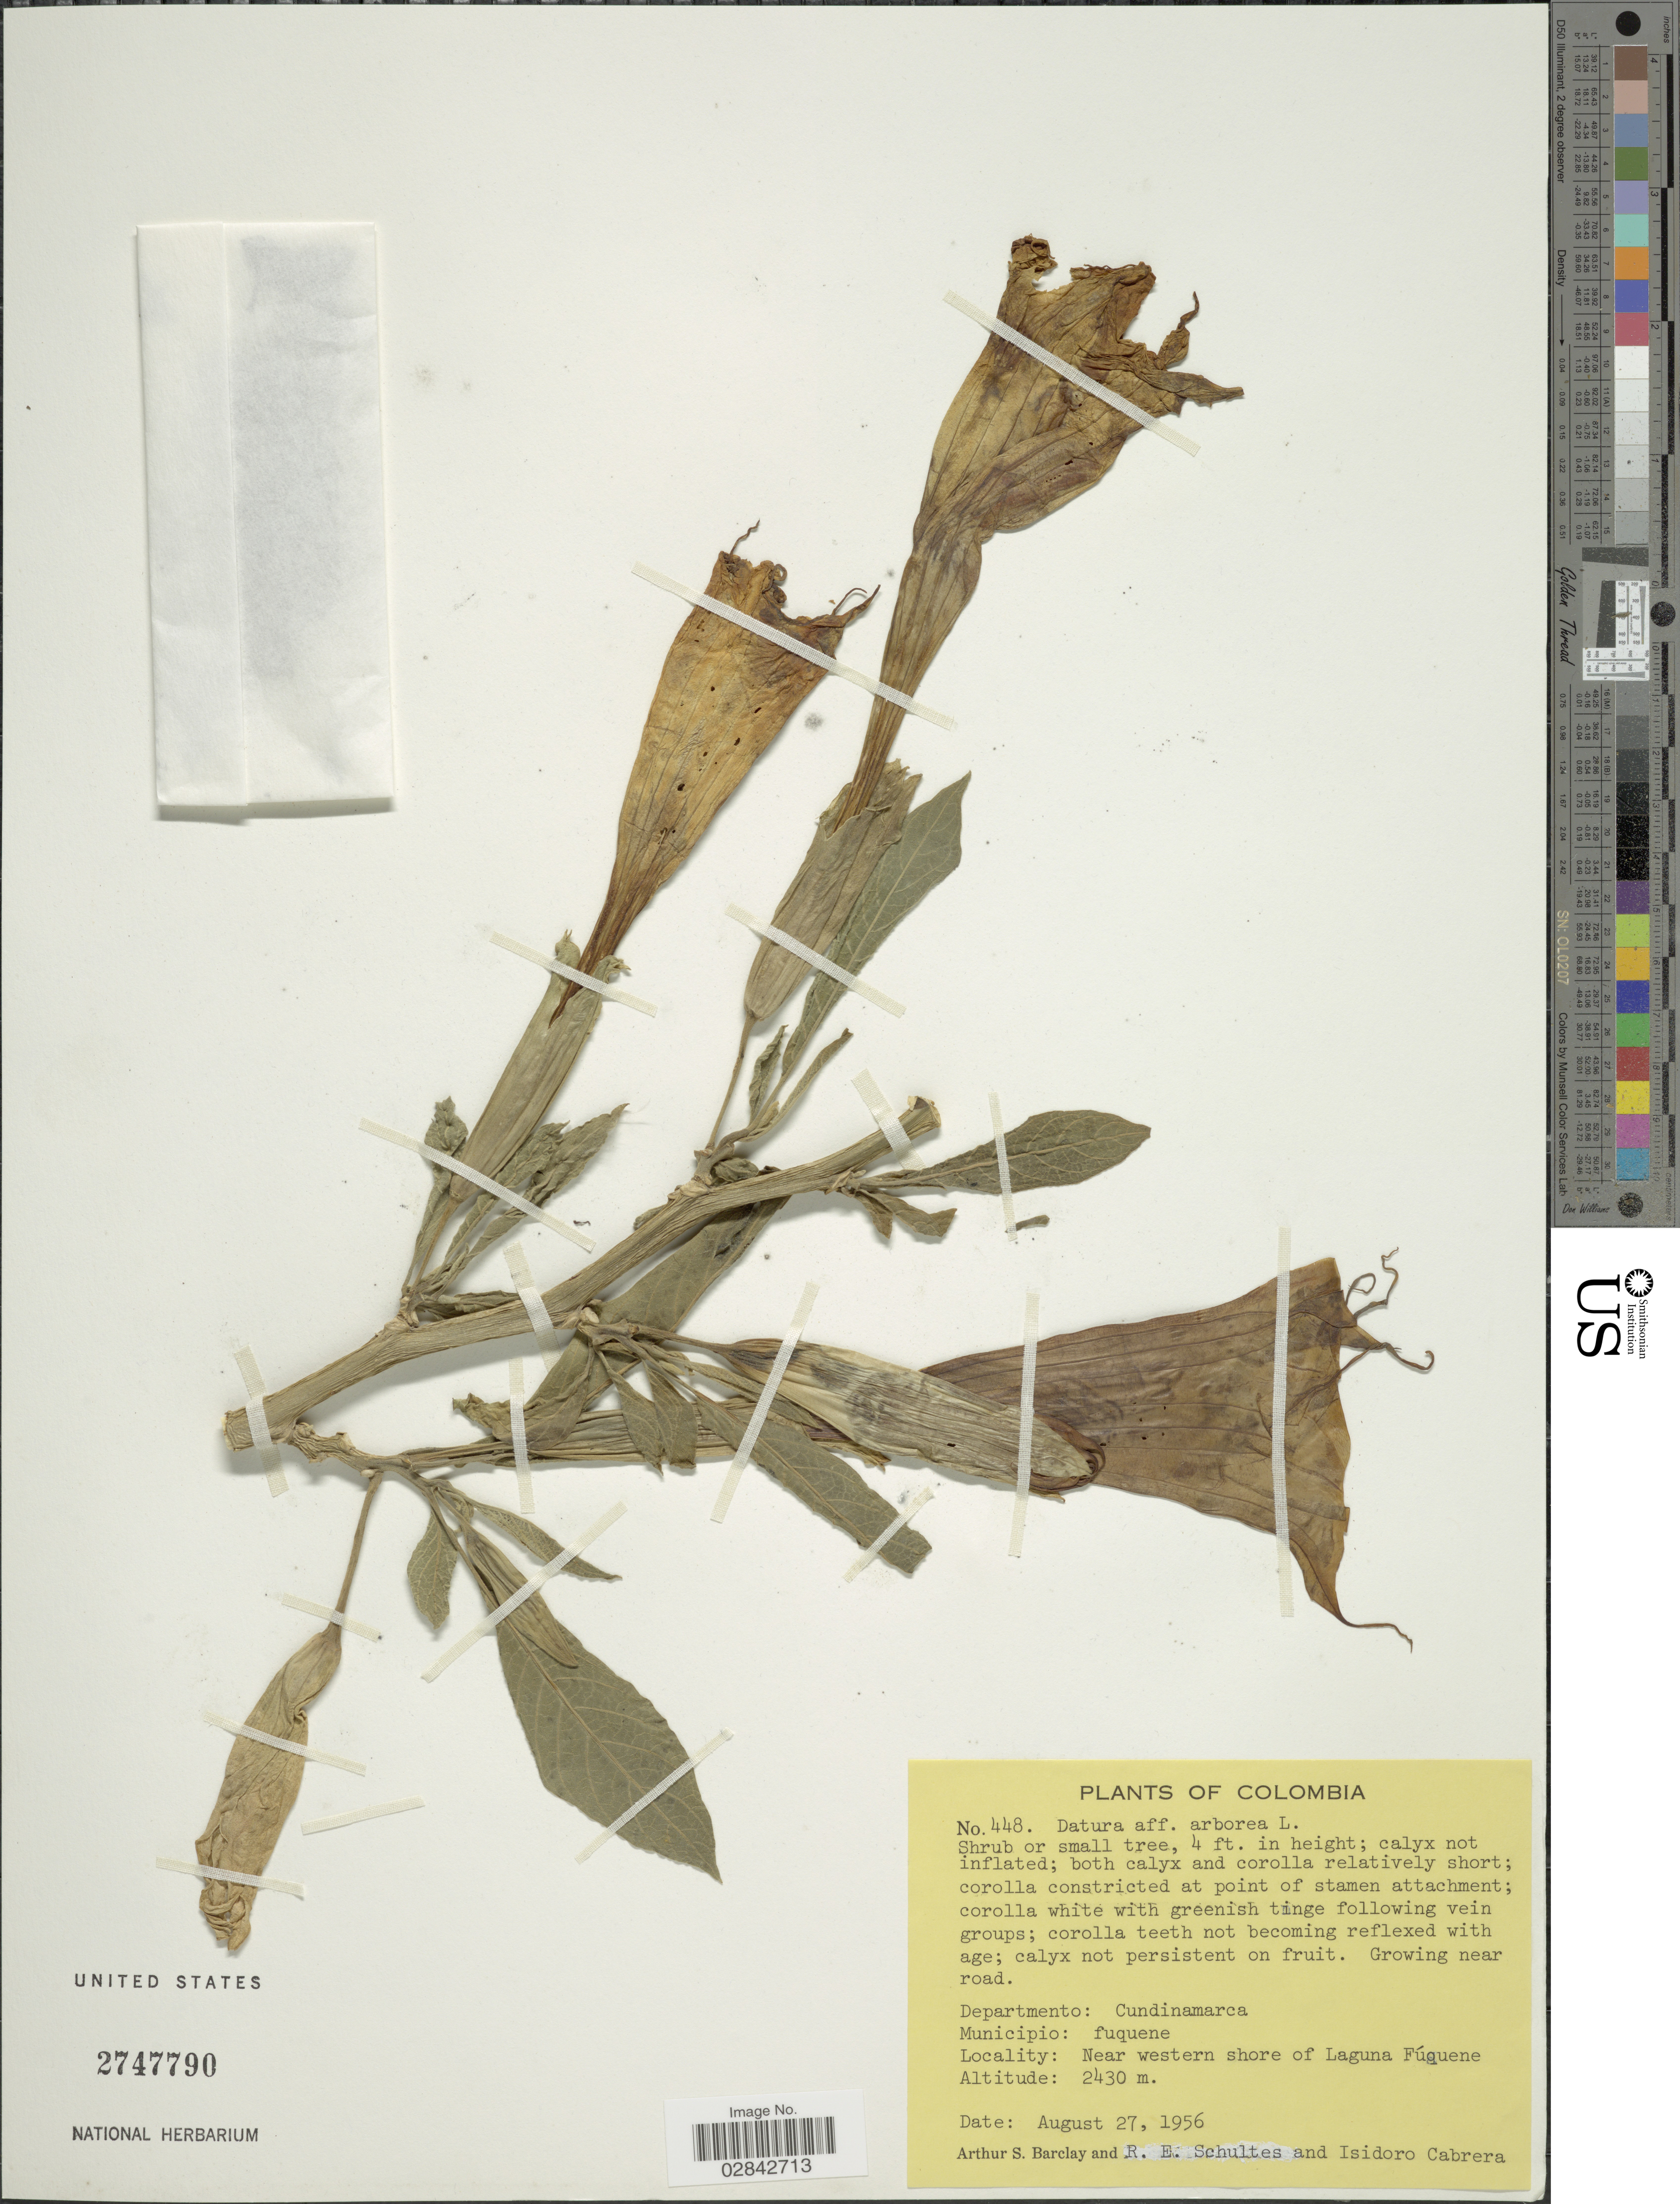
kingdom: Plantae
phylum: Tracheophyta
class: Magnoliopsida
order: Solanales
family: Solanaceae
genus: Brugmansia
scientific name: Brugmansia arborea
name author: (L.) Lagerh.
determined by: (US) Smithsonian Institution - National Museum of Natural History - Department of Botany (UNITED STATES)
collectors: A. S. Barclay, R. E. Schultes & I. Cabrera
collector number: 448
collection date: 1956-08-27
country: Colombia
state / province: Cundinamarca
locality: Departmento: Cundinamarca. Municipio: fuquene. Near western shore of Laguna Fúquene.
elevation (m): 2430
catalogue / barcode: US 2747790